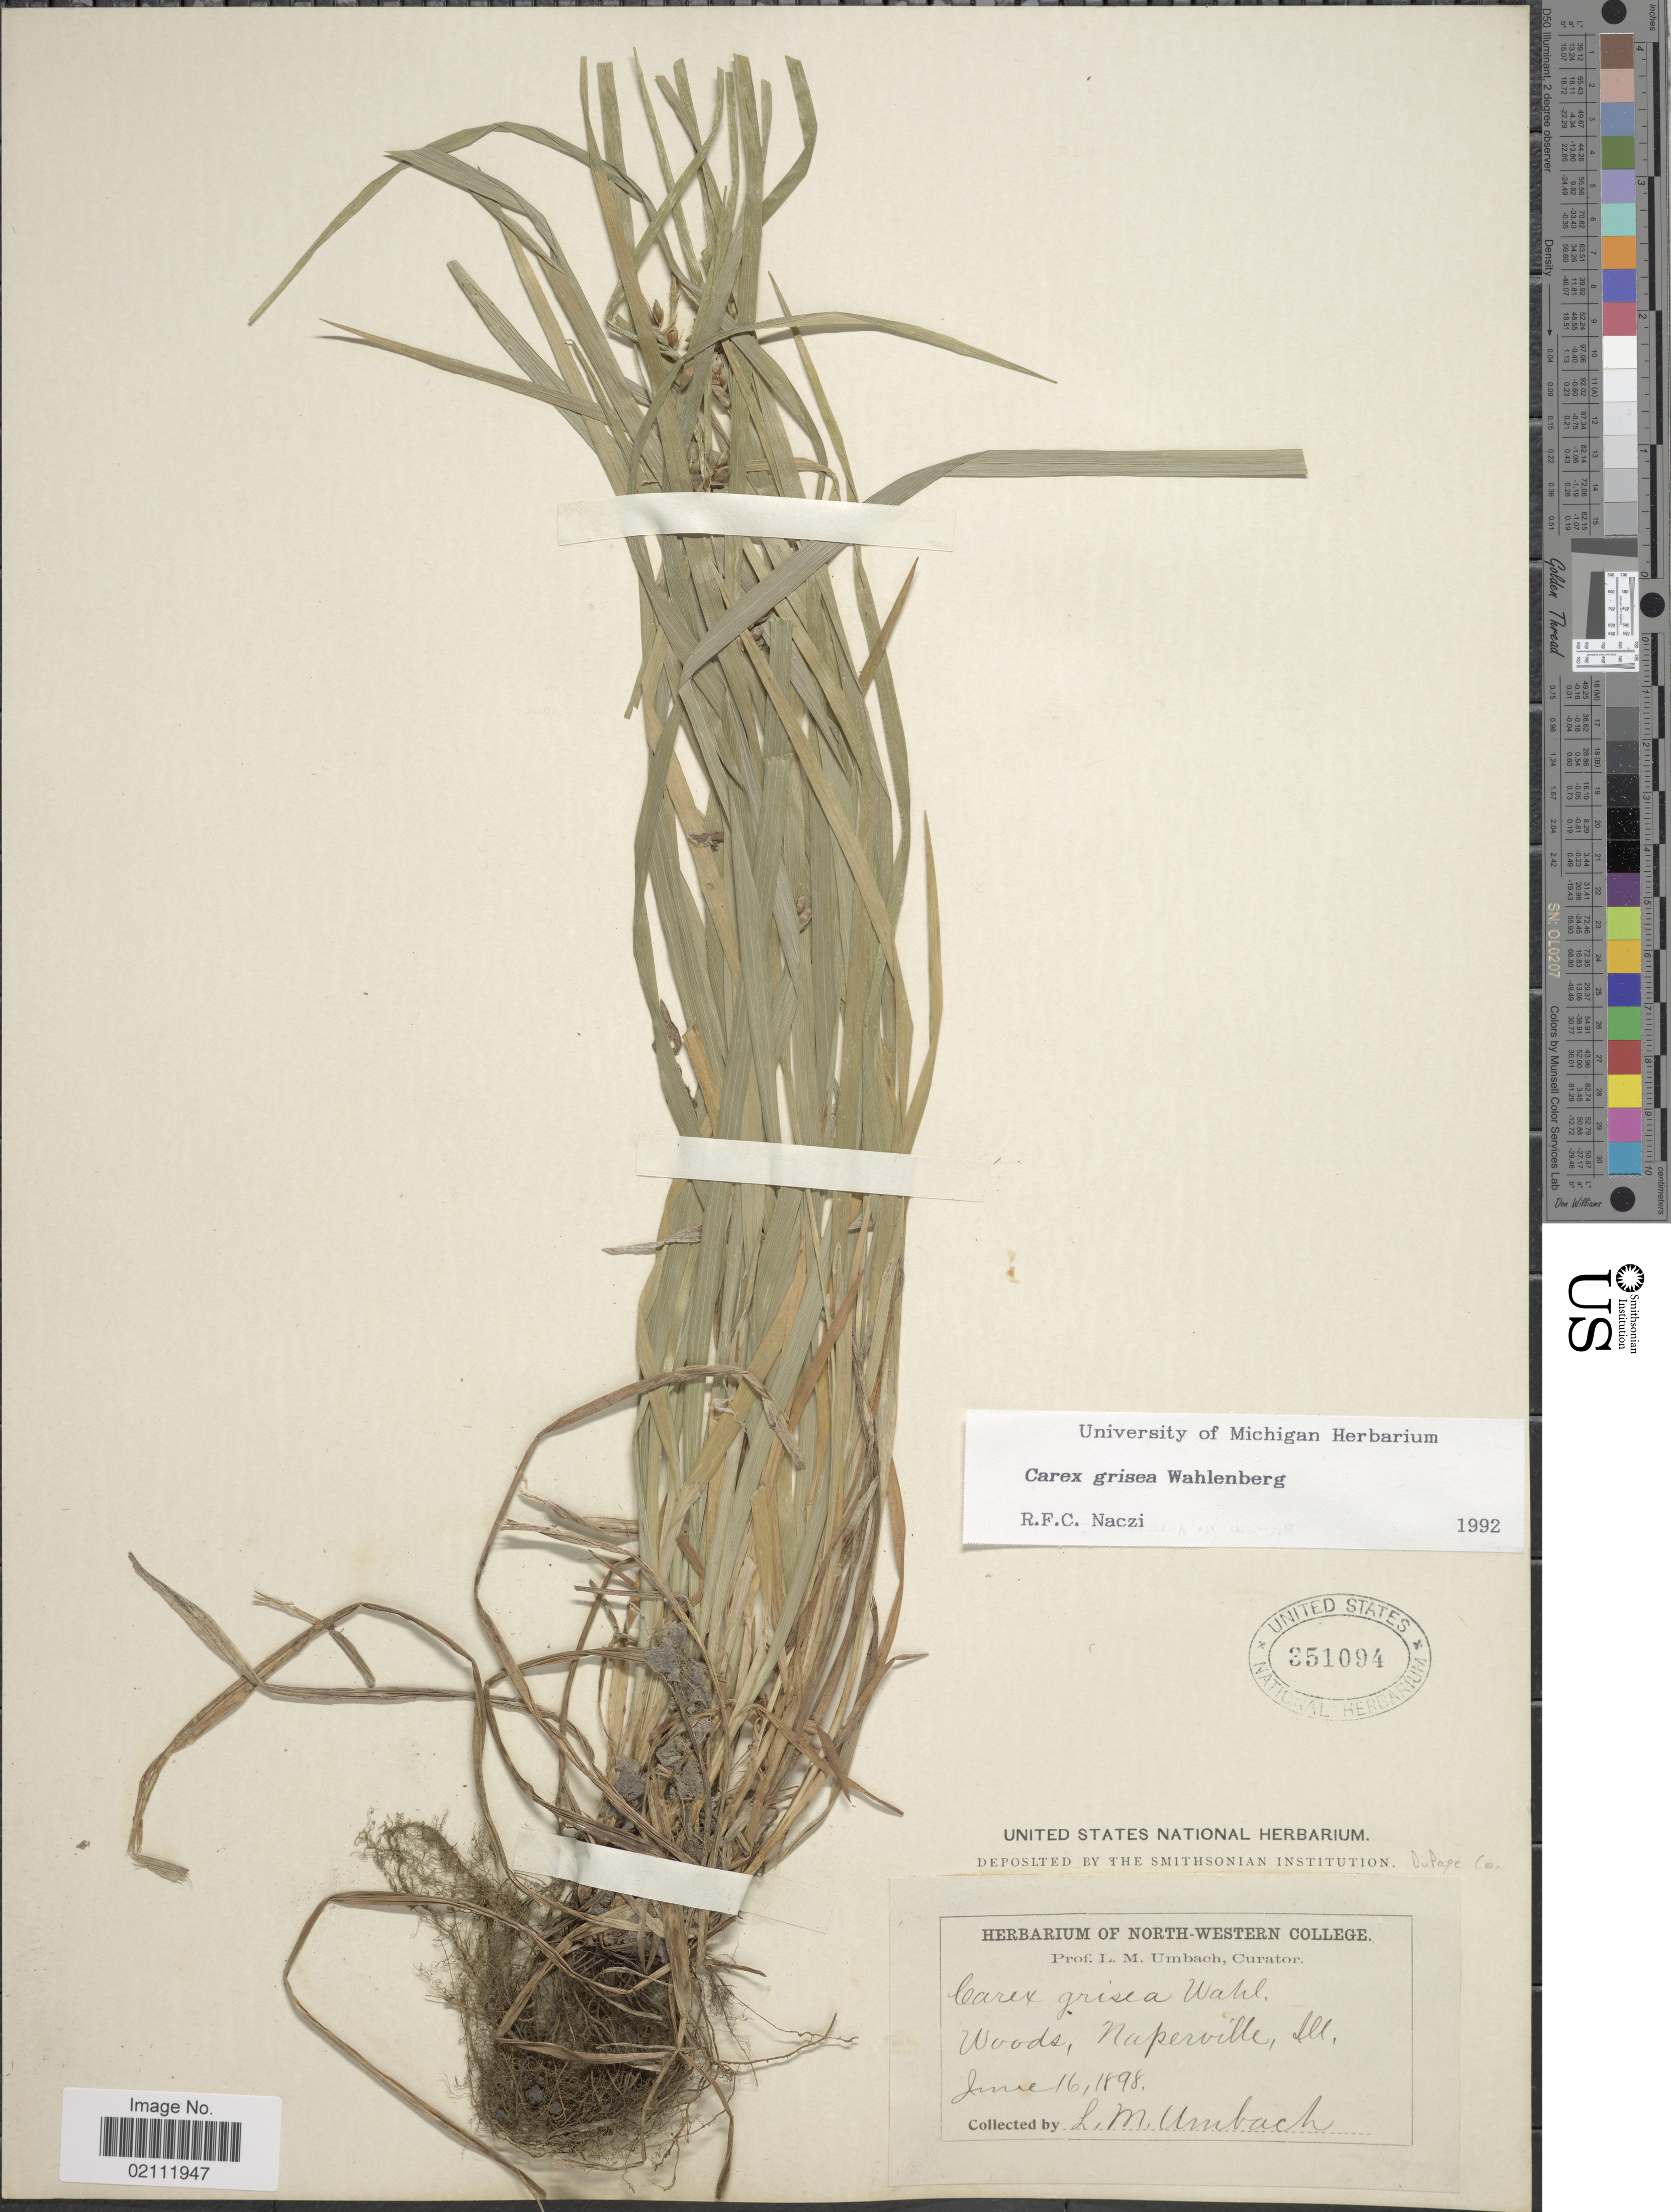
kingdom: Plantae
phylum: Tracheophyta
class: Liliopsida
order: Poales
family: Cyperaceae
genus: Carex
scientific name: Carex grisea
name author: Wahlenb.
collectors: L. M. Umbach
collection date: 1898-06-16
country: United States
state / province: Illinois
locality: Woods, Naperville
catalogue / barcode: US 351094